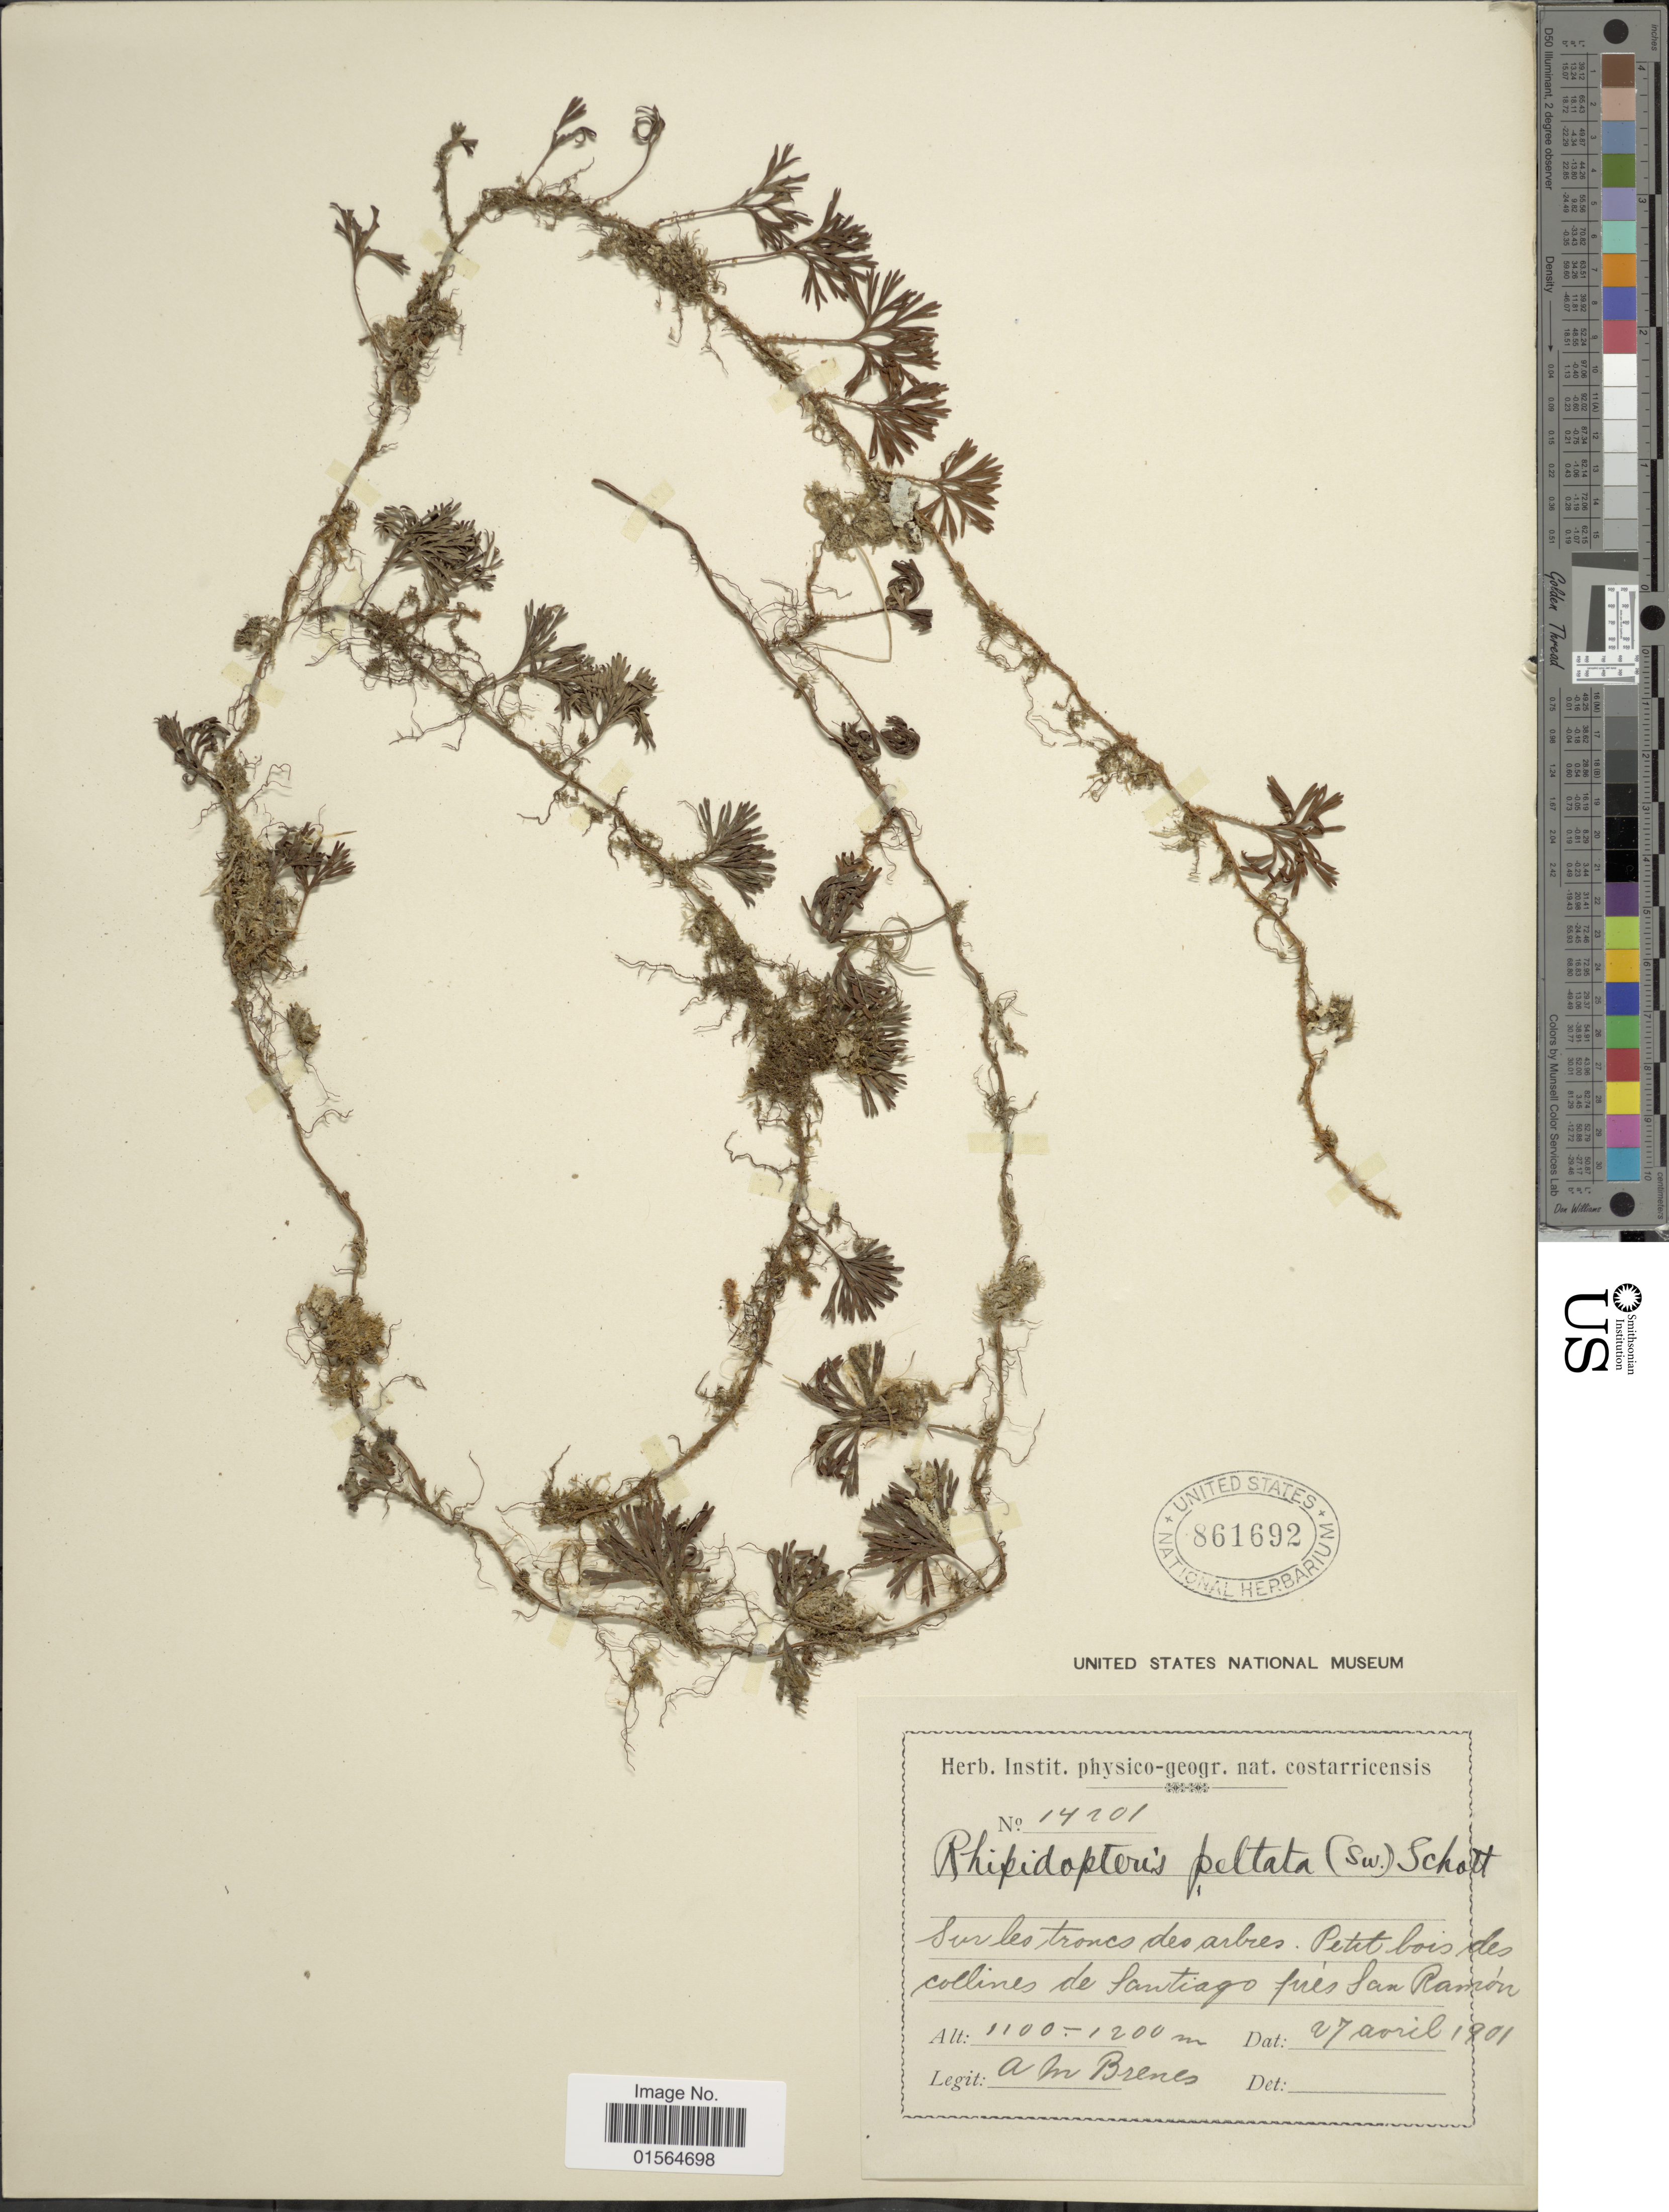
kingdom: Plantae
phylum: Tracheophyta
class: Polypodiopsida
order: Polypodiales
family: Dryopteridaceae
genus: Elaphoglossum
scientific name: Elaphoglossum peltatum f. peltatum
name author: (Sw.) Urb.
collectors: A. Brenes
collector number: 14201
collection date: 1901-04-27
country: Costa Rica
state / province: Alajuela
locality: Sur les troncs de arbes. Petit bois des collines de Santiago fres San Ramon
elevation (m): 1100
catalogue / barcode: US 861692